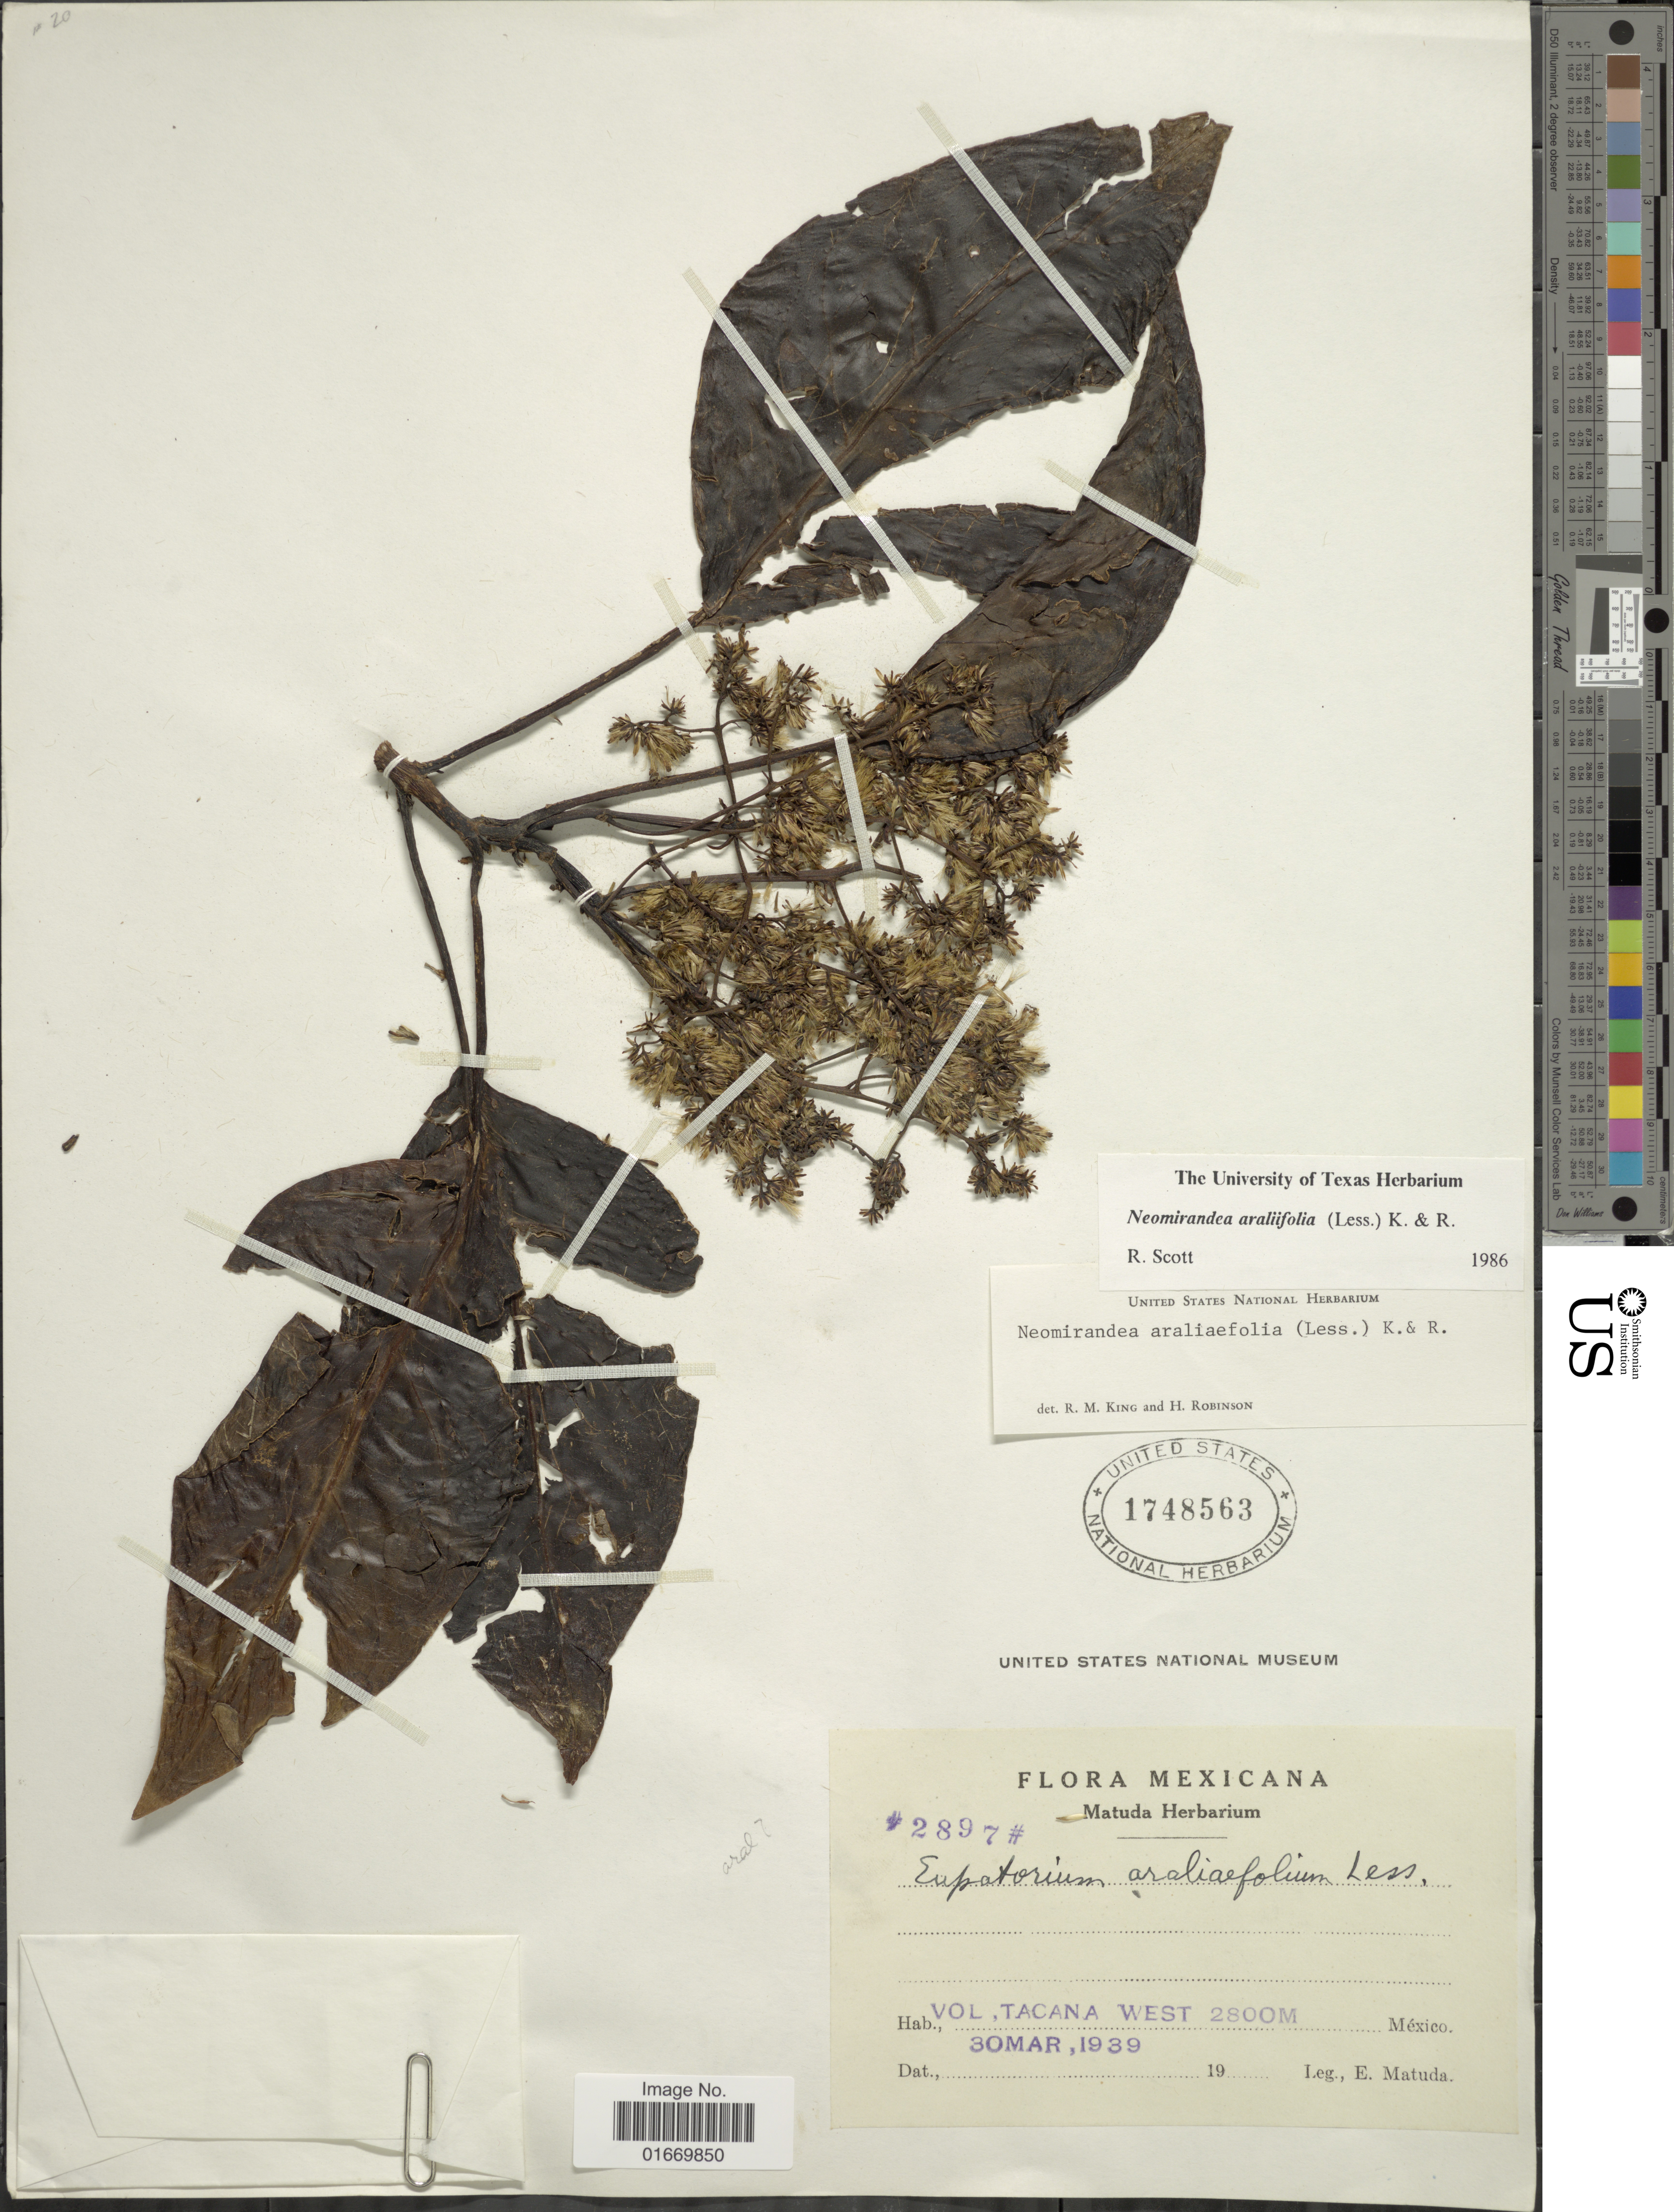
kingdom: Plantae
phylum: Tracheophyta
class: Magnoliopsida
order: Asterales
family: Asteraceae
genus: Neomirandea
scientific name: Neomirandea araliaefolia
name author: (Less.) R.M. King & H. Rob.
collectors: E. Matuda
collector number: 2897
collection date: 1939-03-30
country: Mexico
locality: Vol. Tacana West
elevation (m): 2800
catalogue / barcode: US 1748563